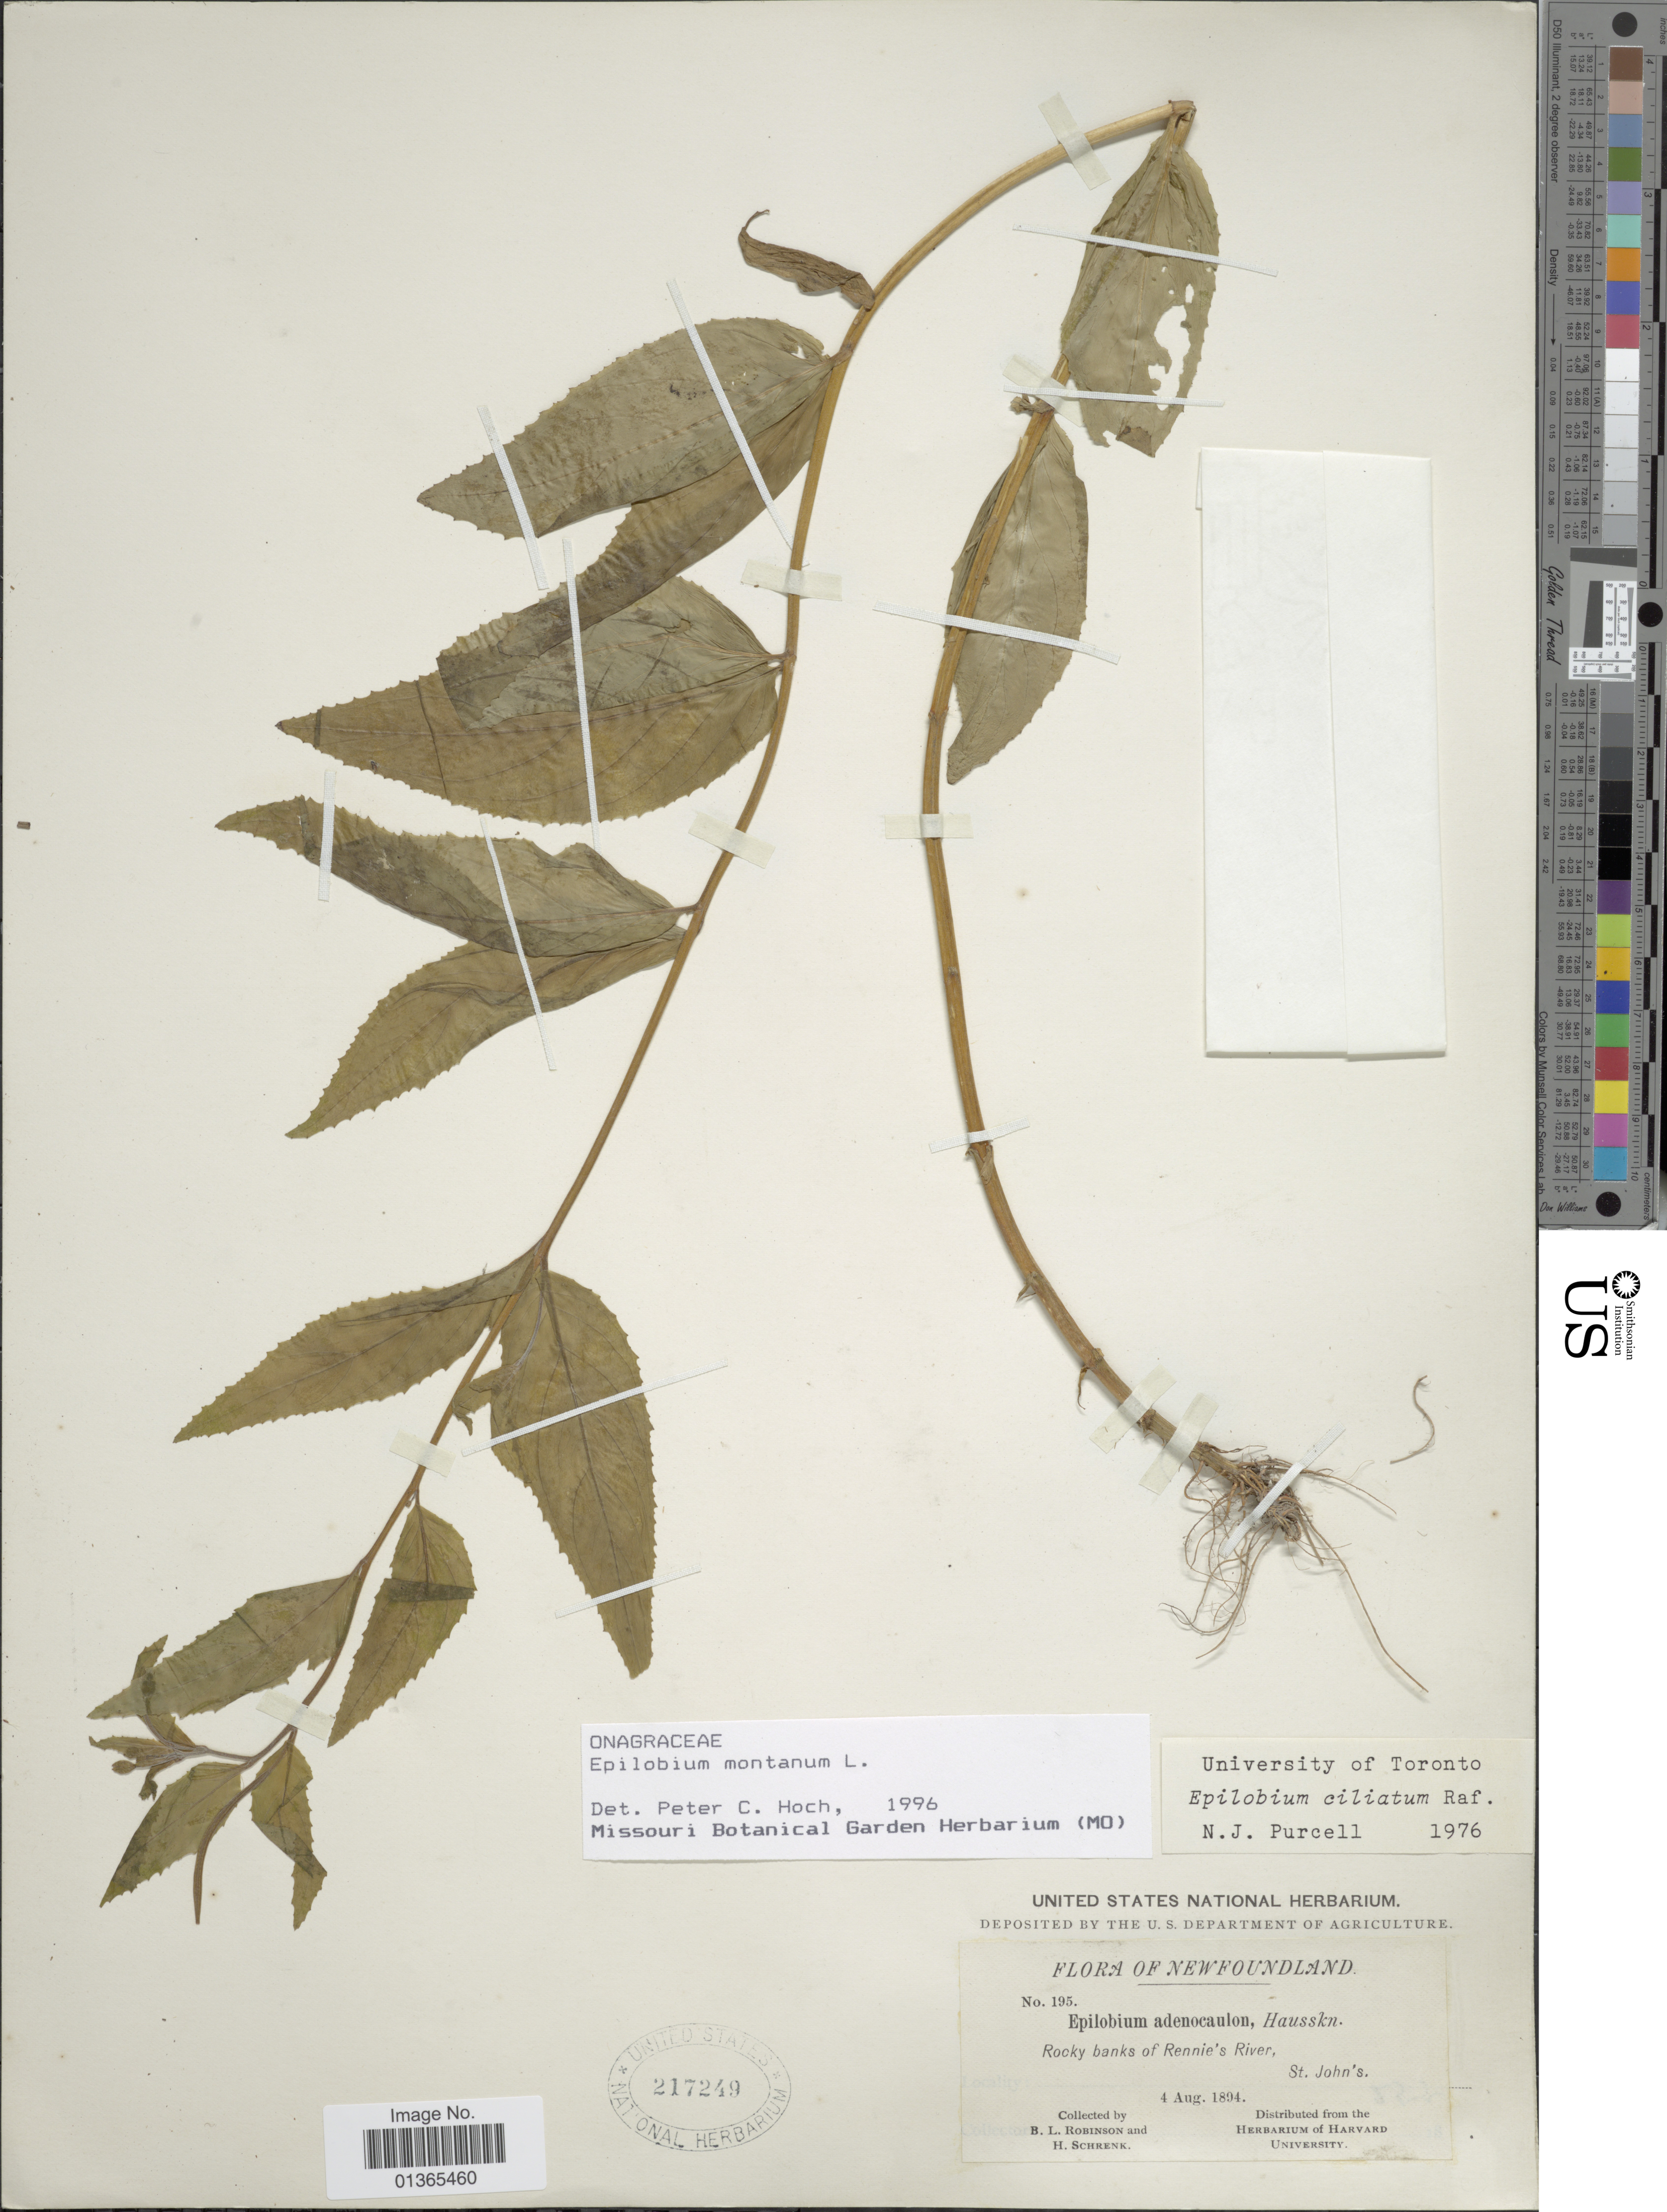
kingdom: Plantae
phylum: Tracheophyta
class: Magnoliopsida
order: Myrtales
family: Onagraceae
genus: Epilobium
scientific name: Epilobium montanum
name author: L.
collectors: B. L. Robinson & H. v. Schrenk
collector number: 195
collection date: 1894-08-04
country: Canada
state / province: Newfoundland and Labrador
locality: Rocky banks of Rennie's River, St. John's.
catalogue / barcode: US 217249